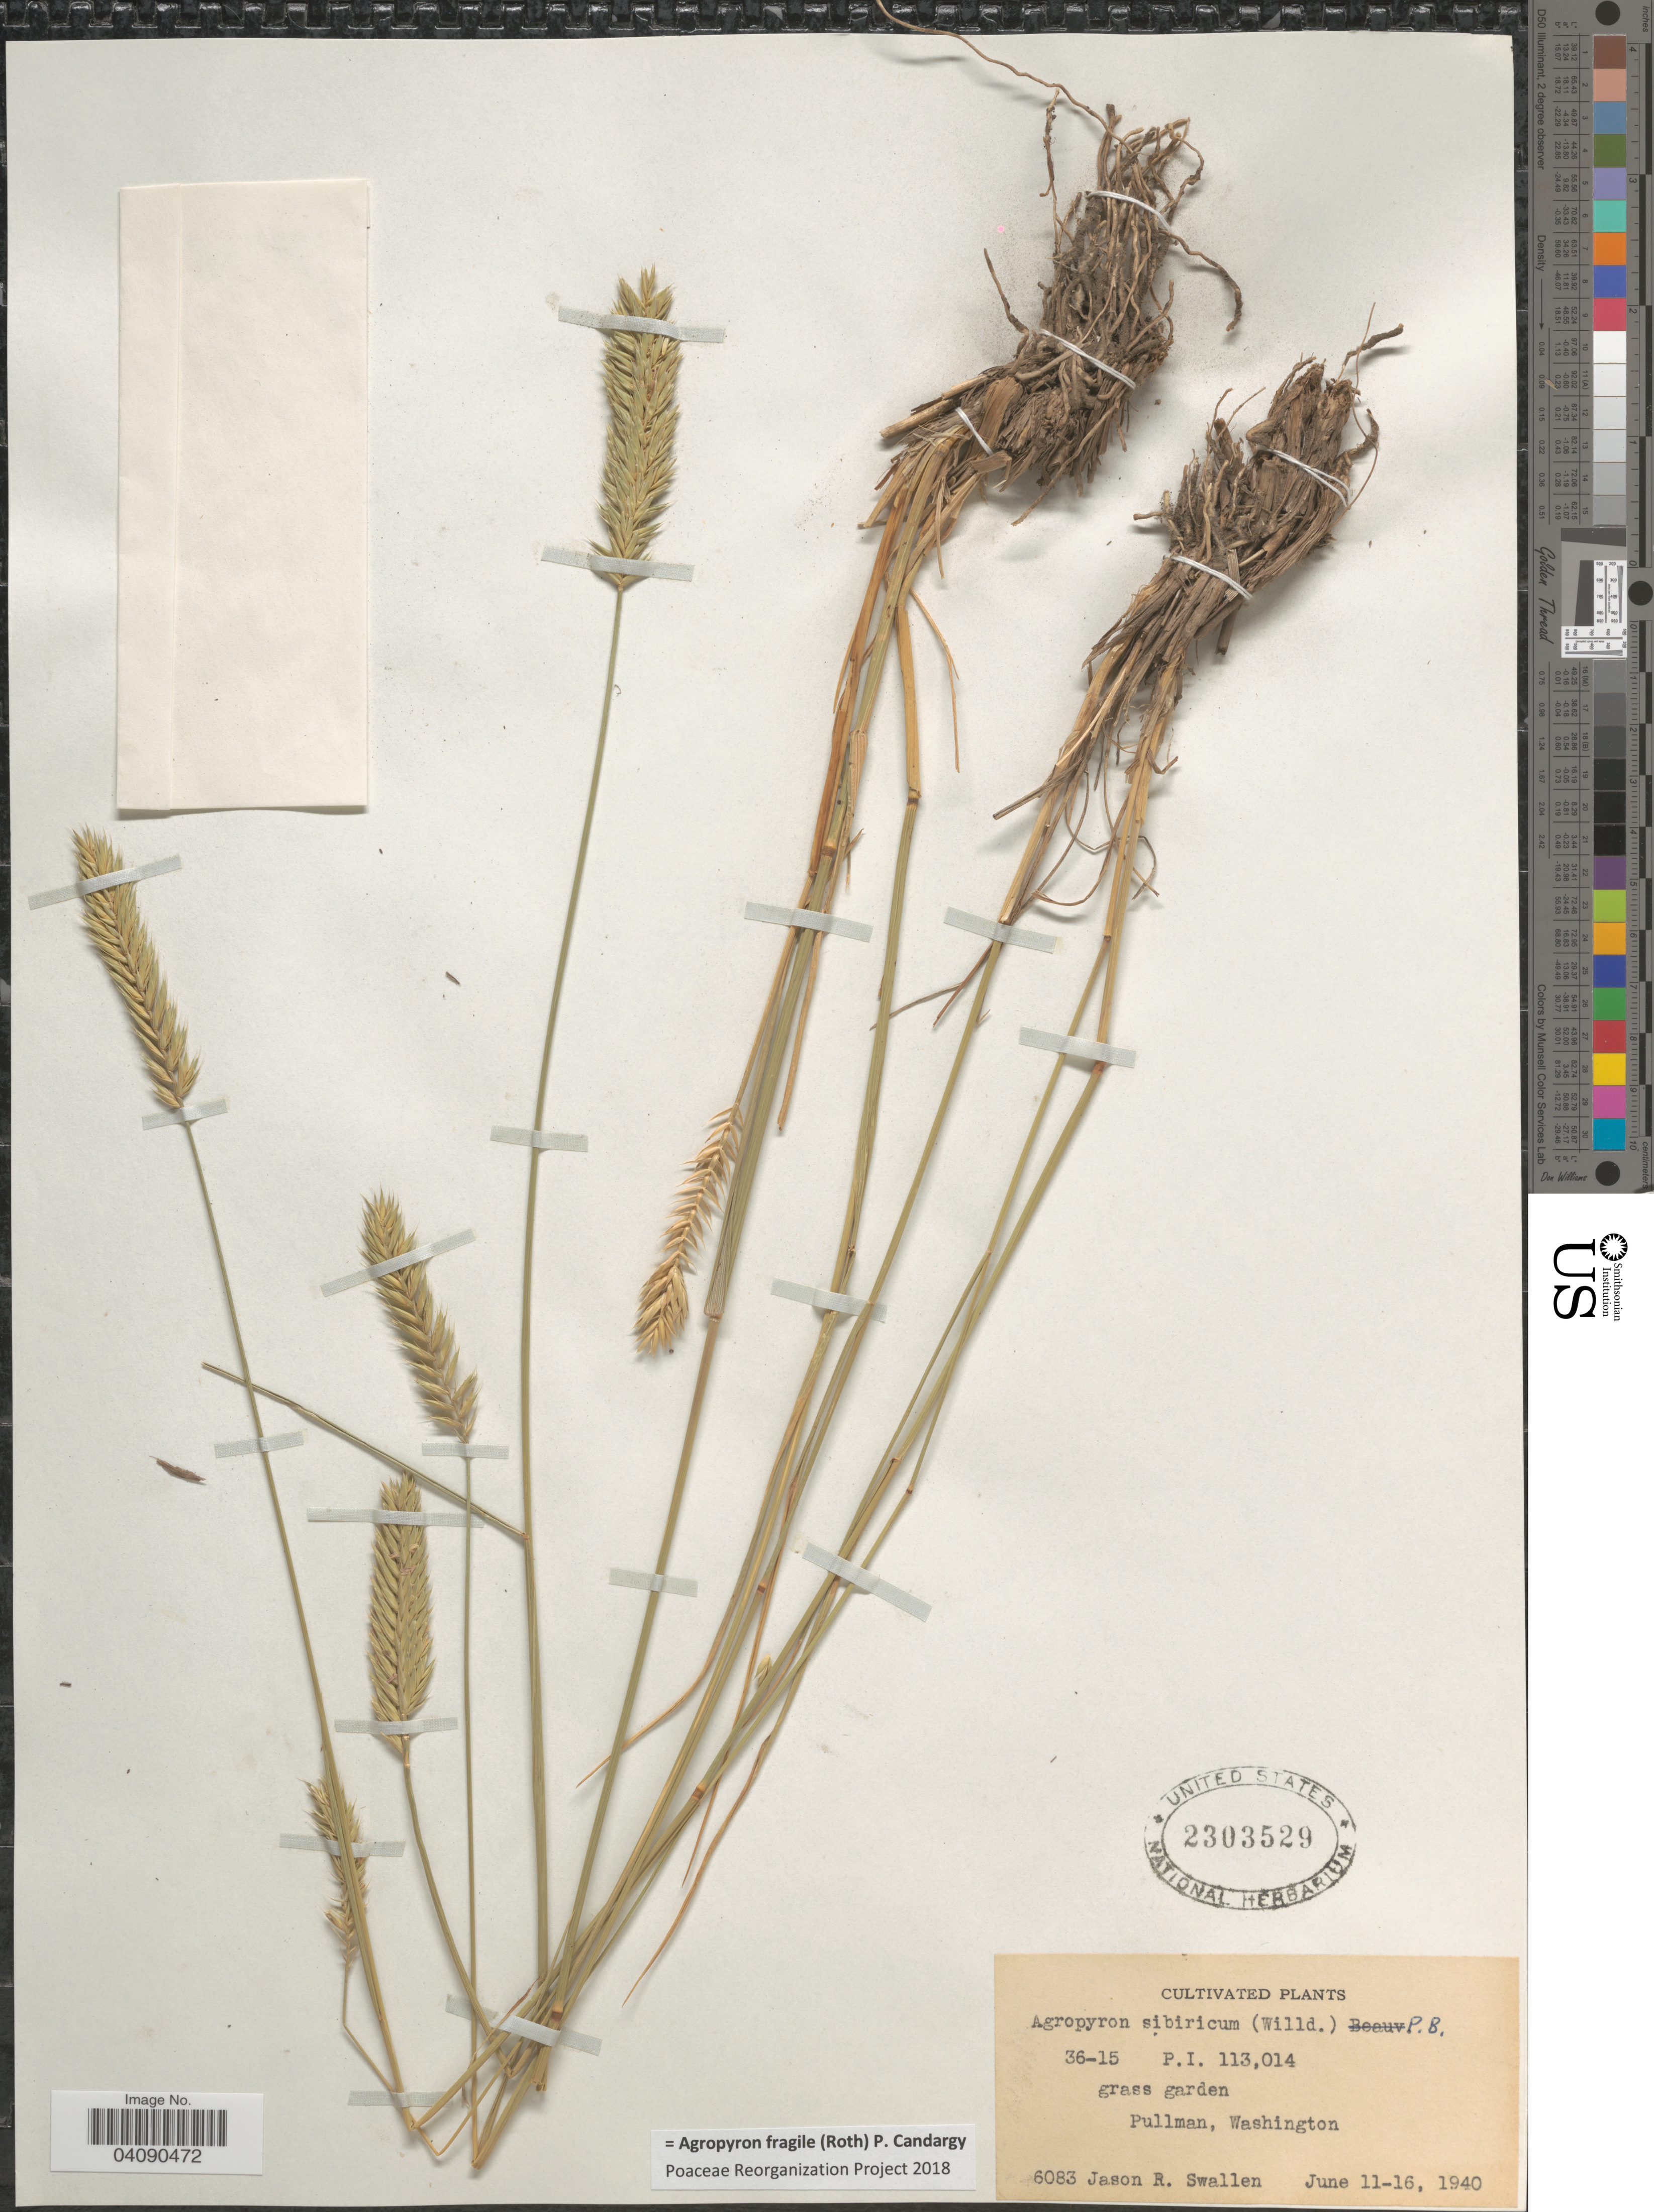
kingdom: Plantae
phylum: Tracheophyta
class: Liliopsida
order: Poales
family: Poaceae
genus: Agropyron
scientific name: Agropyron fragile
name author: (Roth) Candargy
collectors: J. R. Swallen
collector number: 6083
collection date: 1940-06-11/1940-06-16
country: United States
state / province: Washington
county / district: Whitman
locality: Grass garden. Pullman.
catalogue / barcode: US 2303529